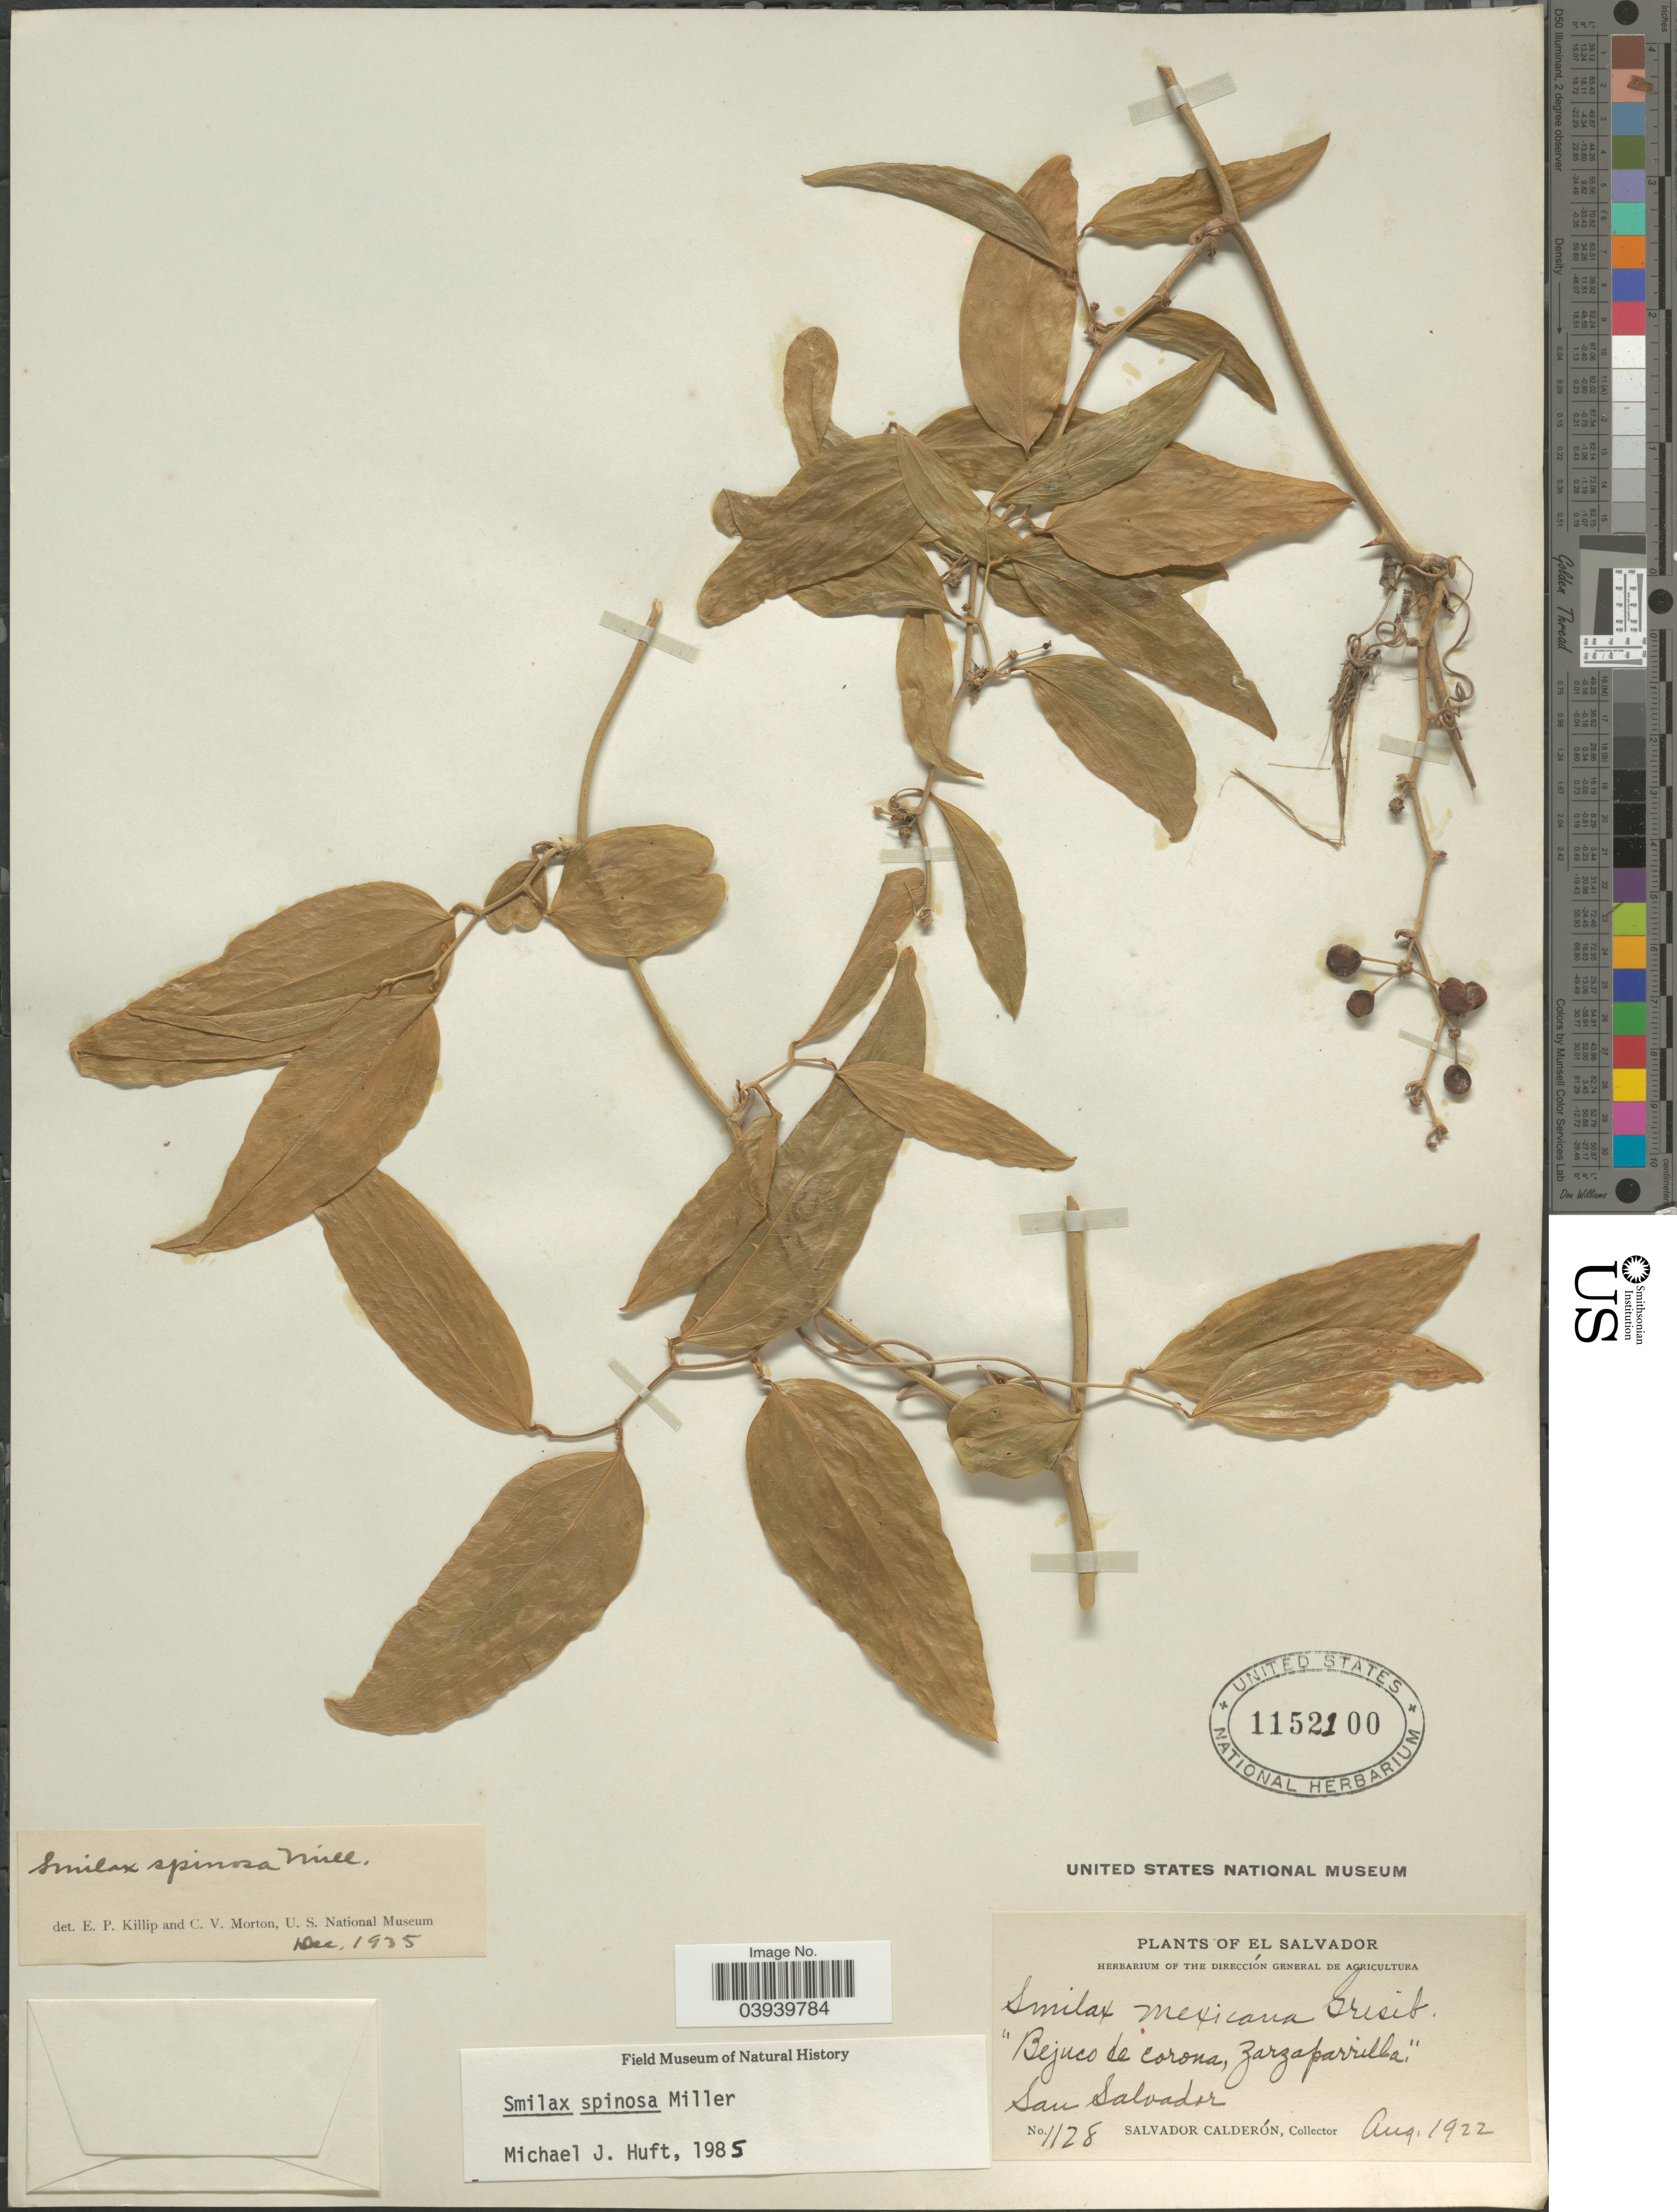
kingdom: Plantae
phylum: Tracheophyta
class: Liliopsida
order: Liliales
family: Smilacaceae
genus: Smilax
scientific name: Smilax spinosa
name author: Mill.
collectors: S. Calderón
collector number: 1128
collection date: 1922-08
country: El Salvador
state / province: San Salvador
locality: Bejuco de corona, Zarzaparrilla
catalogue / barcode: US 1152100